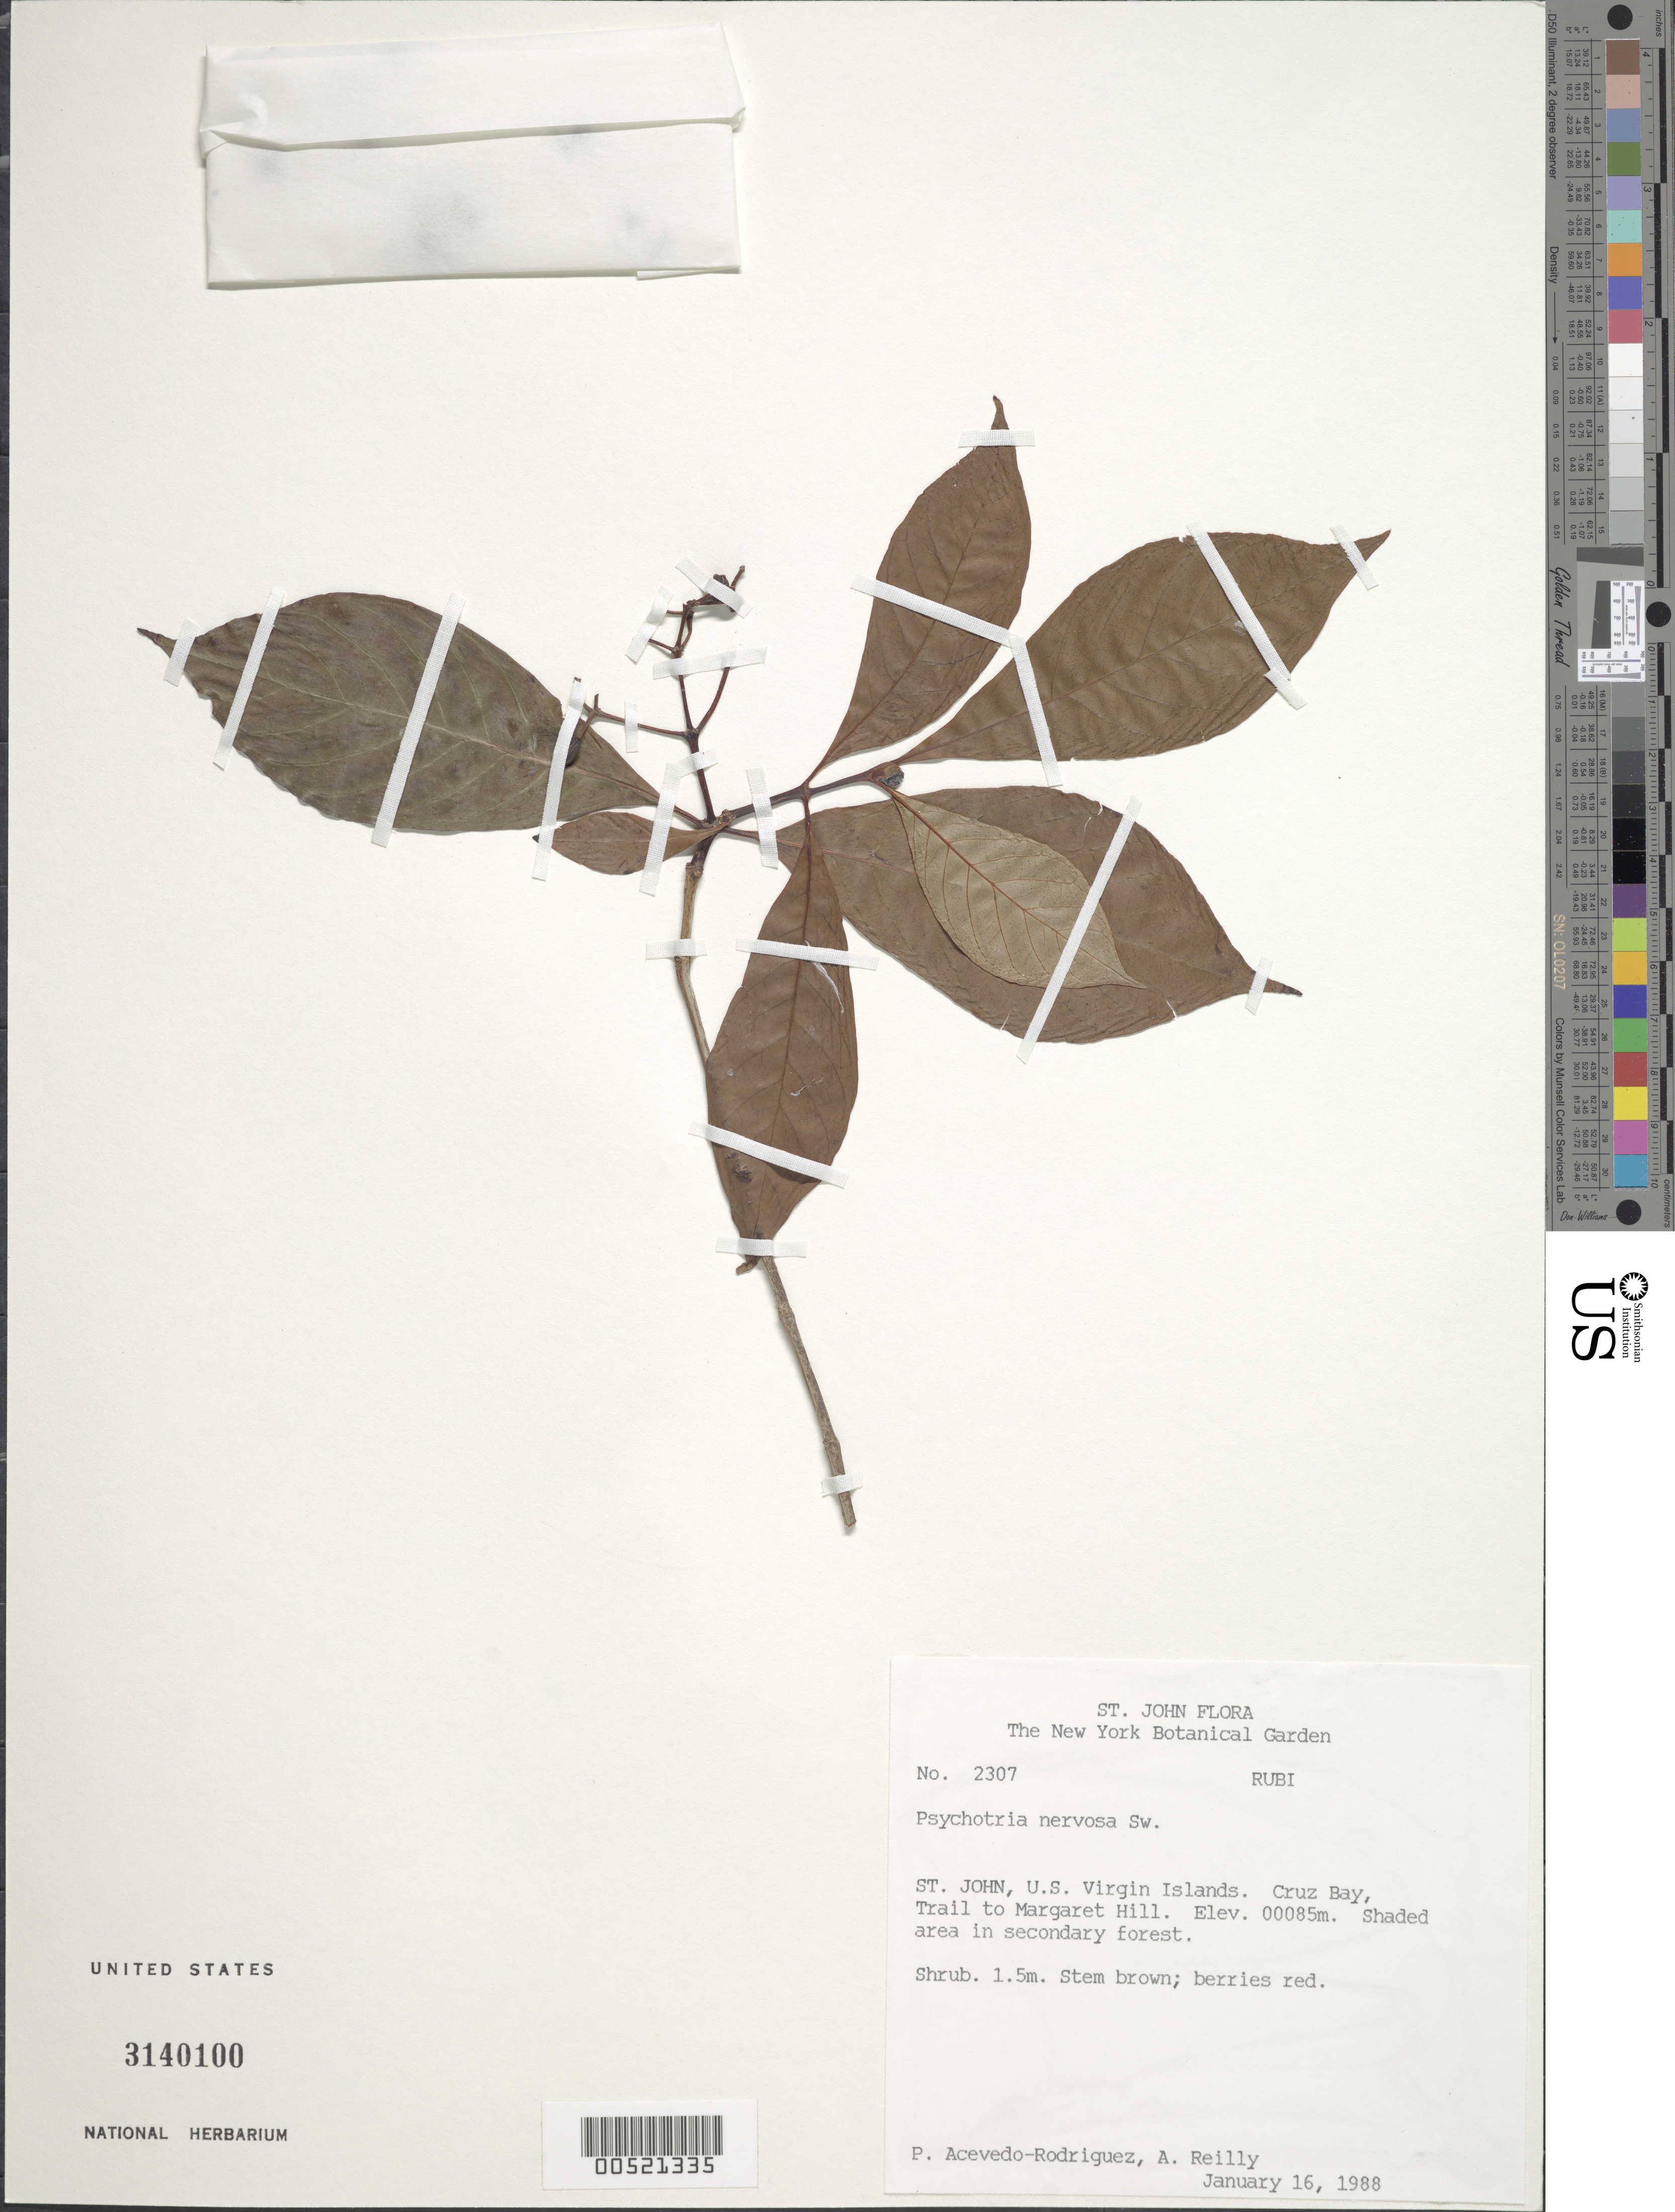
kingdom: Plantae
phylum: Tracheophyta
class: Magnoliopsida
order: Gentianales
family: Rubiaceae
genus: Psychotria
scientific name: Psychotria nervosa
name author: Sw.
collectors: P. Acevedo-Rodr.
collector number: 2307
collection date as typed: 16 Jan 1988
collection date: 1988-01-16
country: U.S. Virgin Islands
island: St. John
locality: Cruz Bay Quarter; trail to Margaret Hill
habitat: Shaded area in secondary forest.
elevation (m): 85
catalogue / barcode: US 3140100